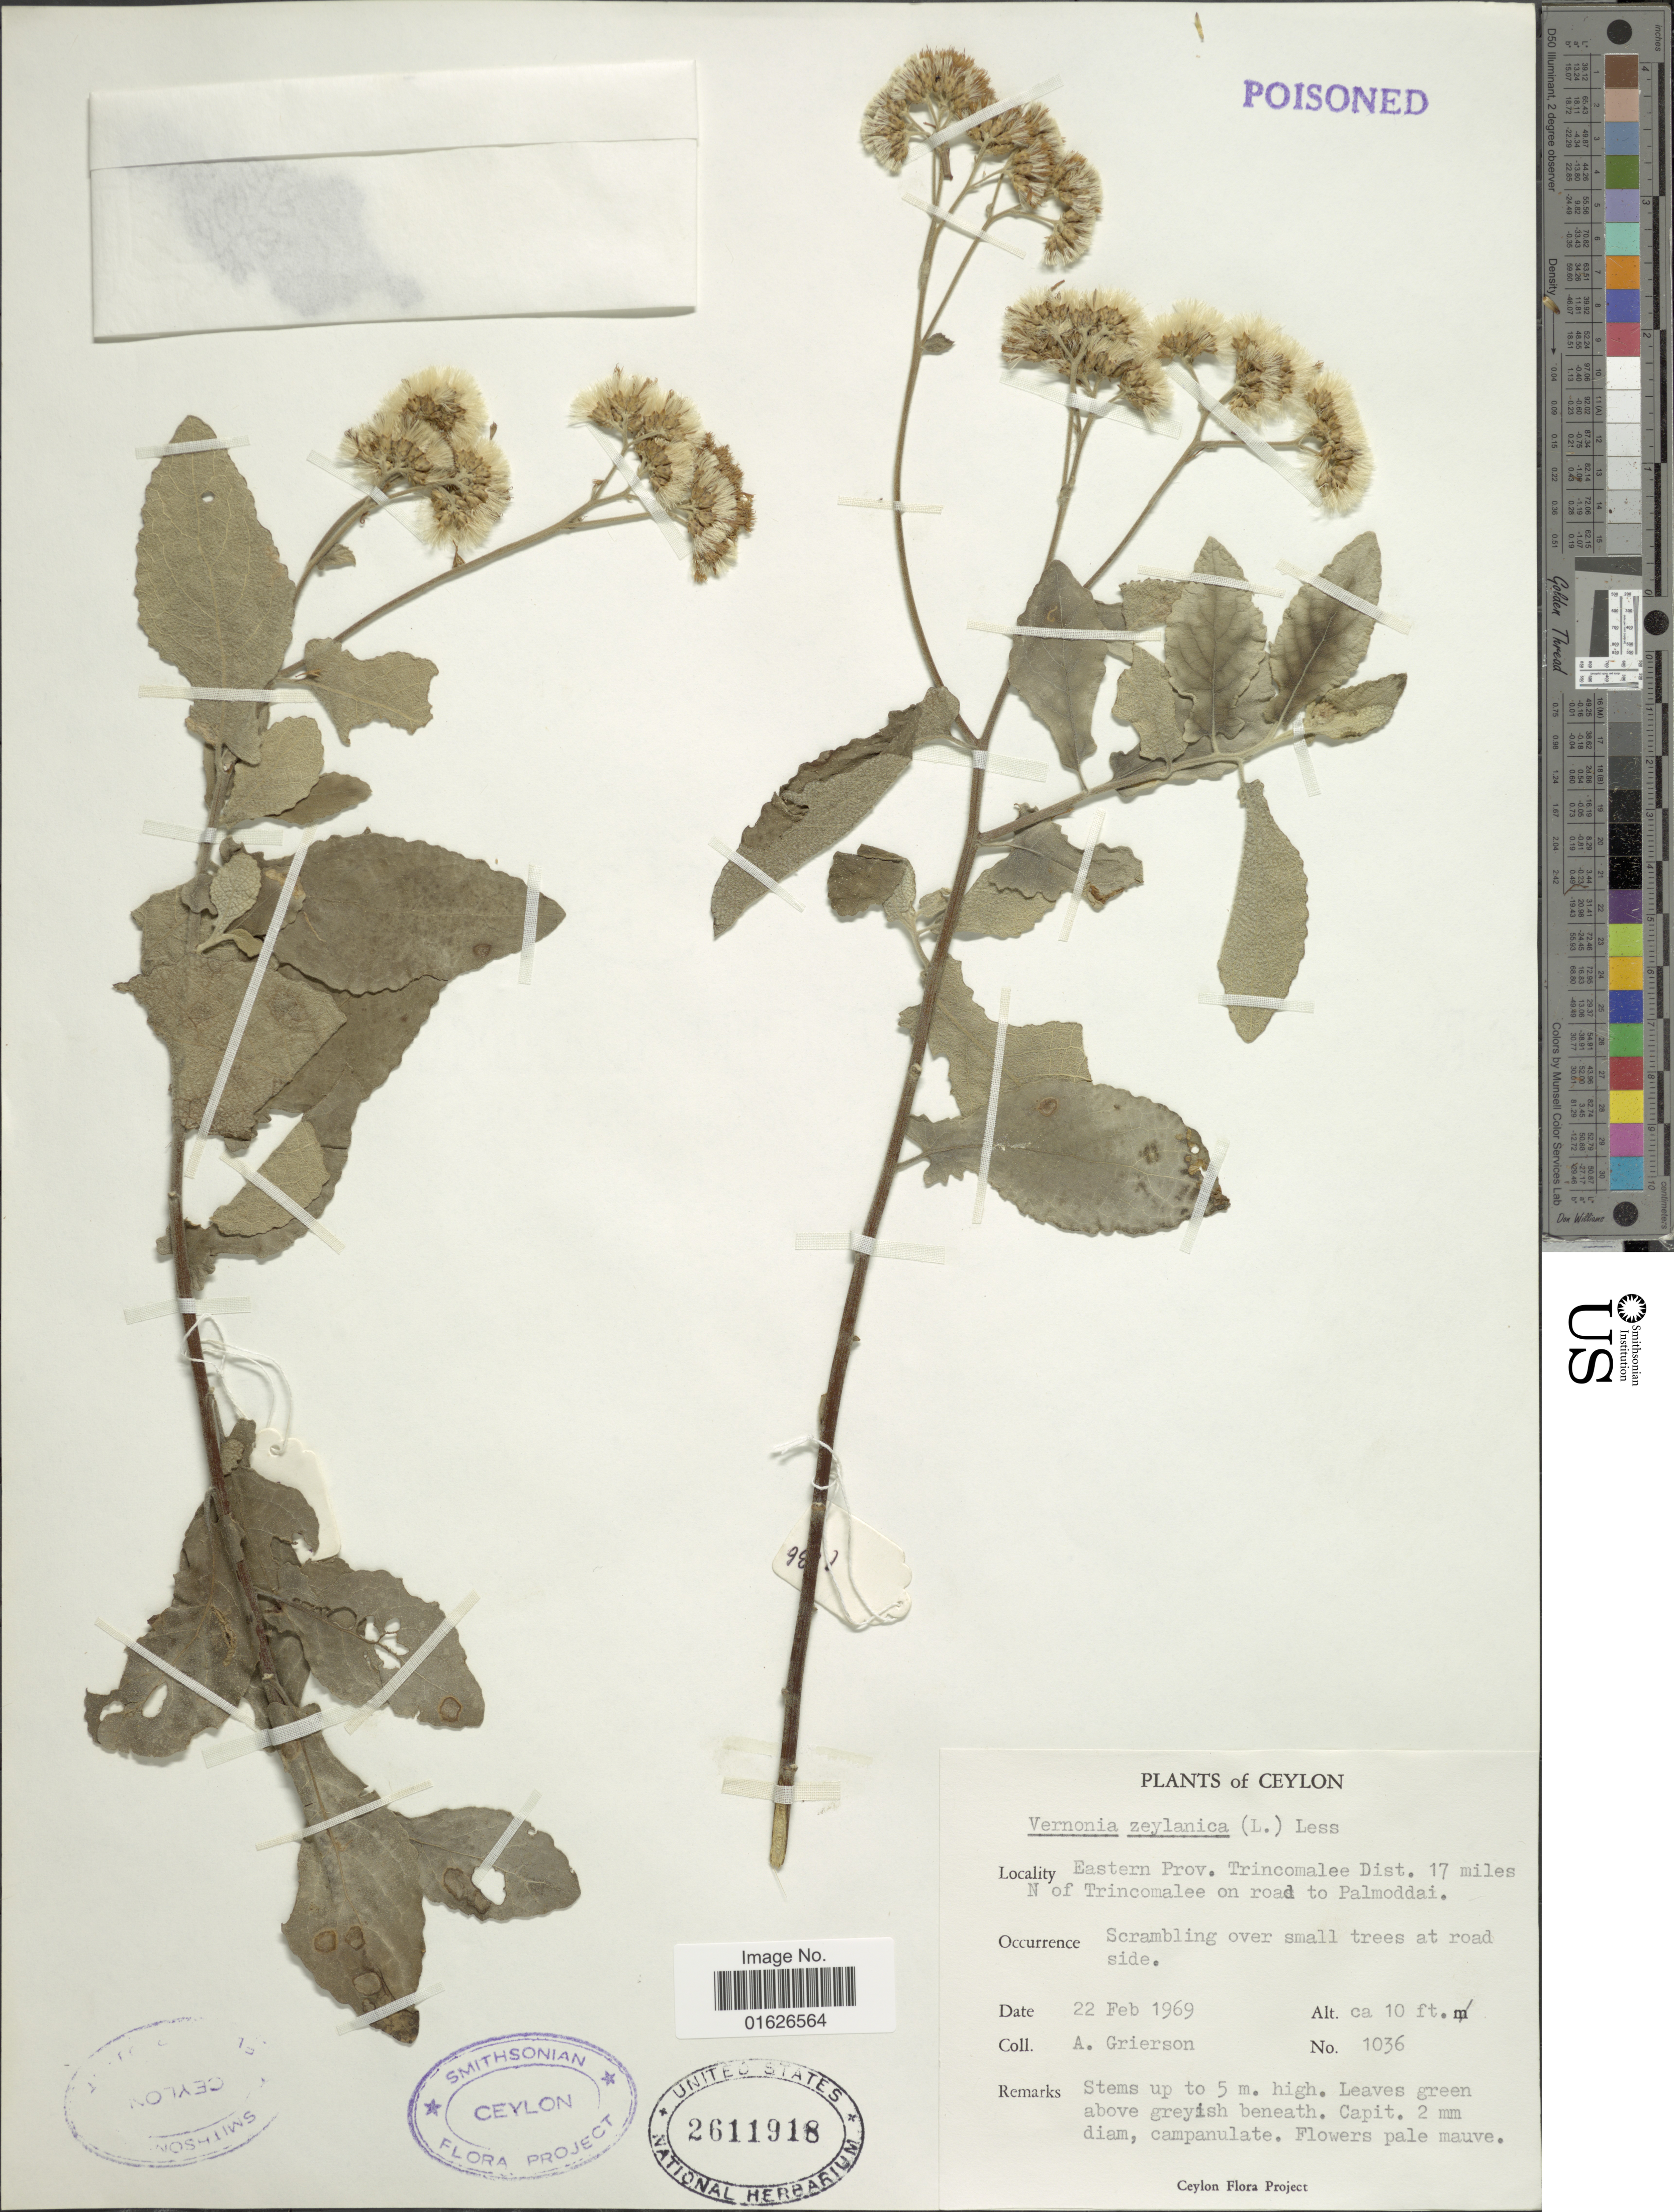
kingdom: Plantae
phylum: Tracheophyta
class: Magnoliopsida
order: Asterales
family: Asteraceae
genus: Jeffreycia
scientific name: Jeffreycia zeylanica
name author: (L.) H. Rob.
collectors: A. Grierson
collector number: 1036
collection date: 1969-02-22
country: Sri Lanka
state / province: Eastern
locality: Ceylon, Eastern Province, Trincomalee Dist. 17 N of Trincomalee on road to Palmoddai.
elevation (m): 3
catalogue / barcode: US 2611918